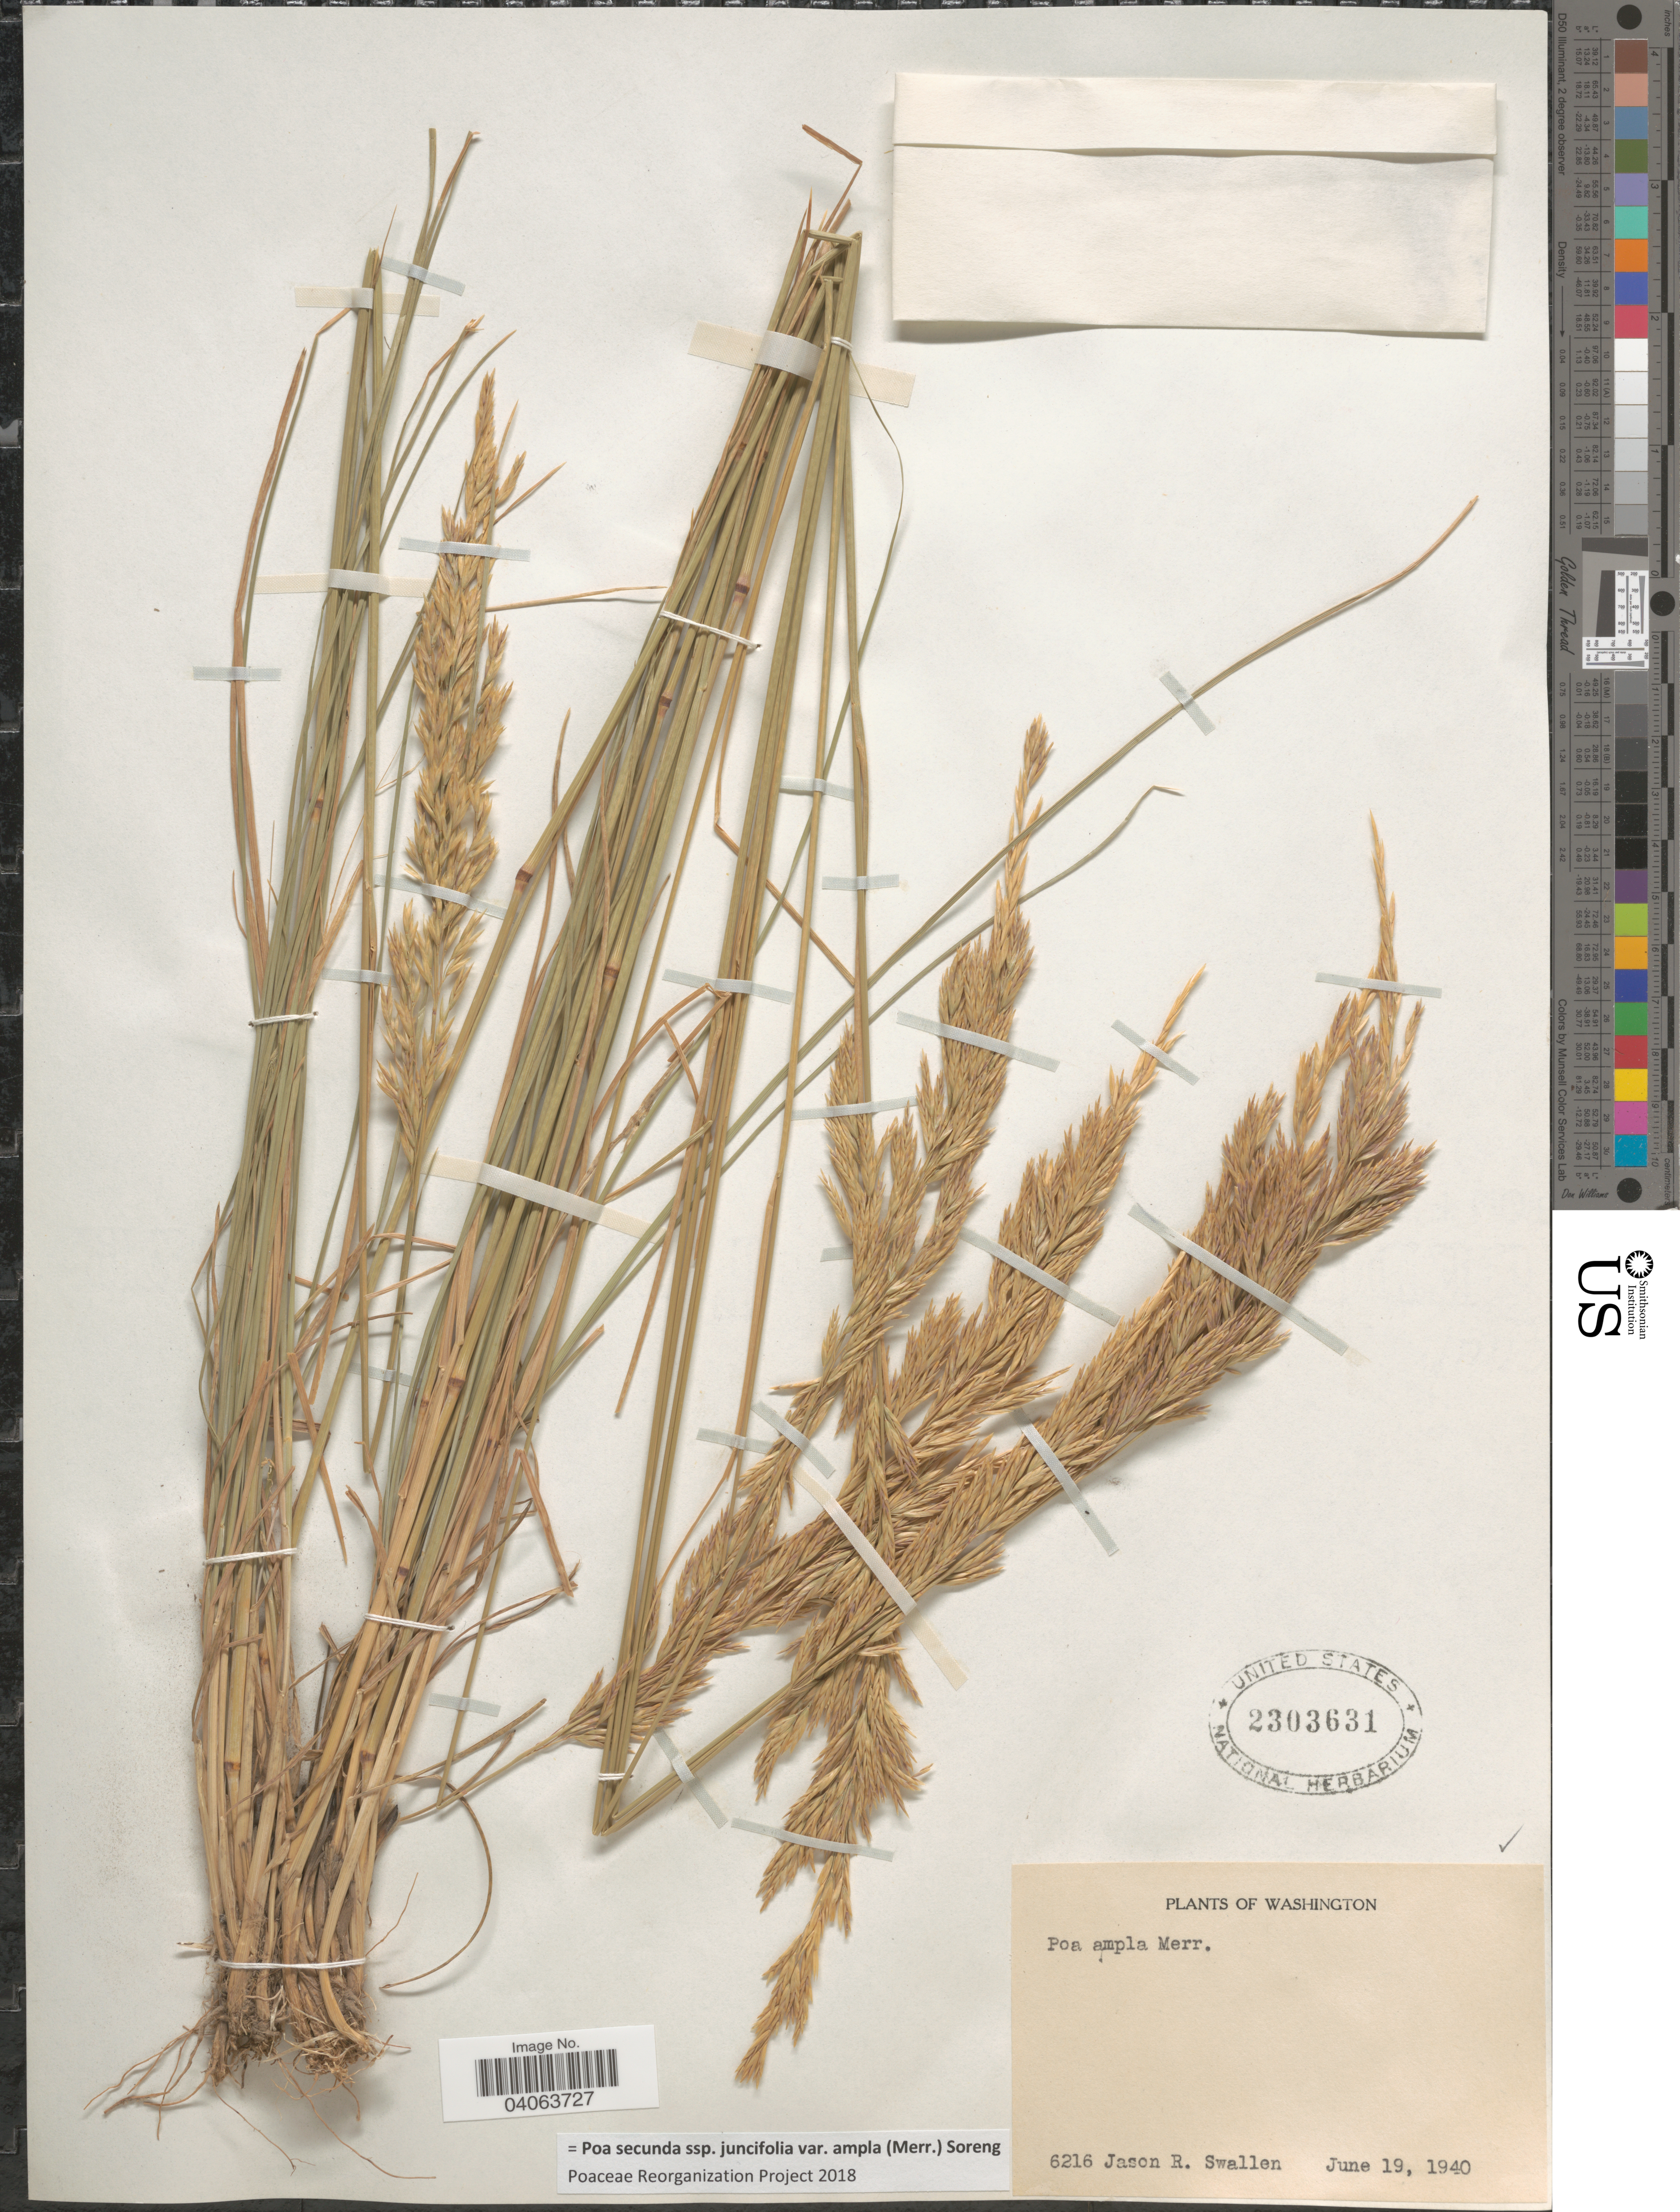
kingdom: Plantae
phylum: Tracheophyta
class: Liliopsida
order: Poales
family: Poaceae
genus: Poa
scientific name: Poa secunda subsp. juncifolia var. ampla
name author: (Merr.) Soreng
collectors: J. R. Swallen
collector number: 6216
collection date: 1940-06-19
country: United States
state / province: Washington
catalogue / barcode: US 2303631